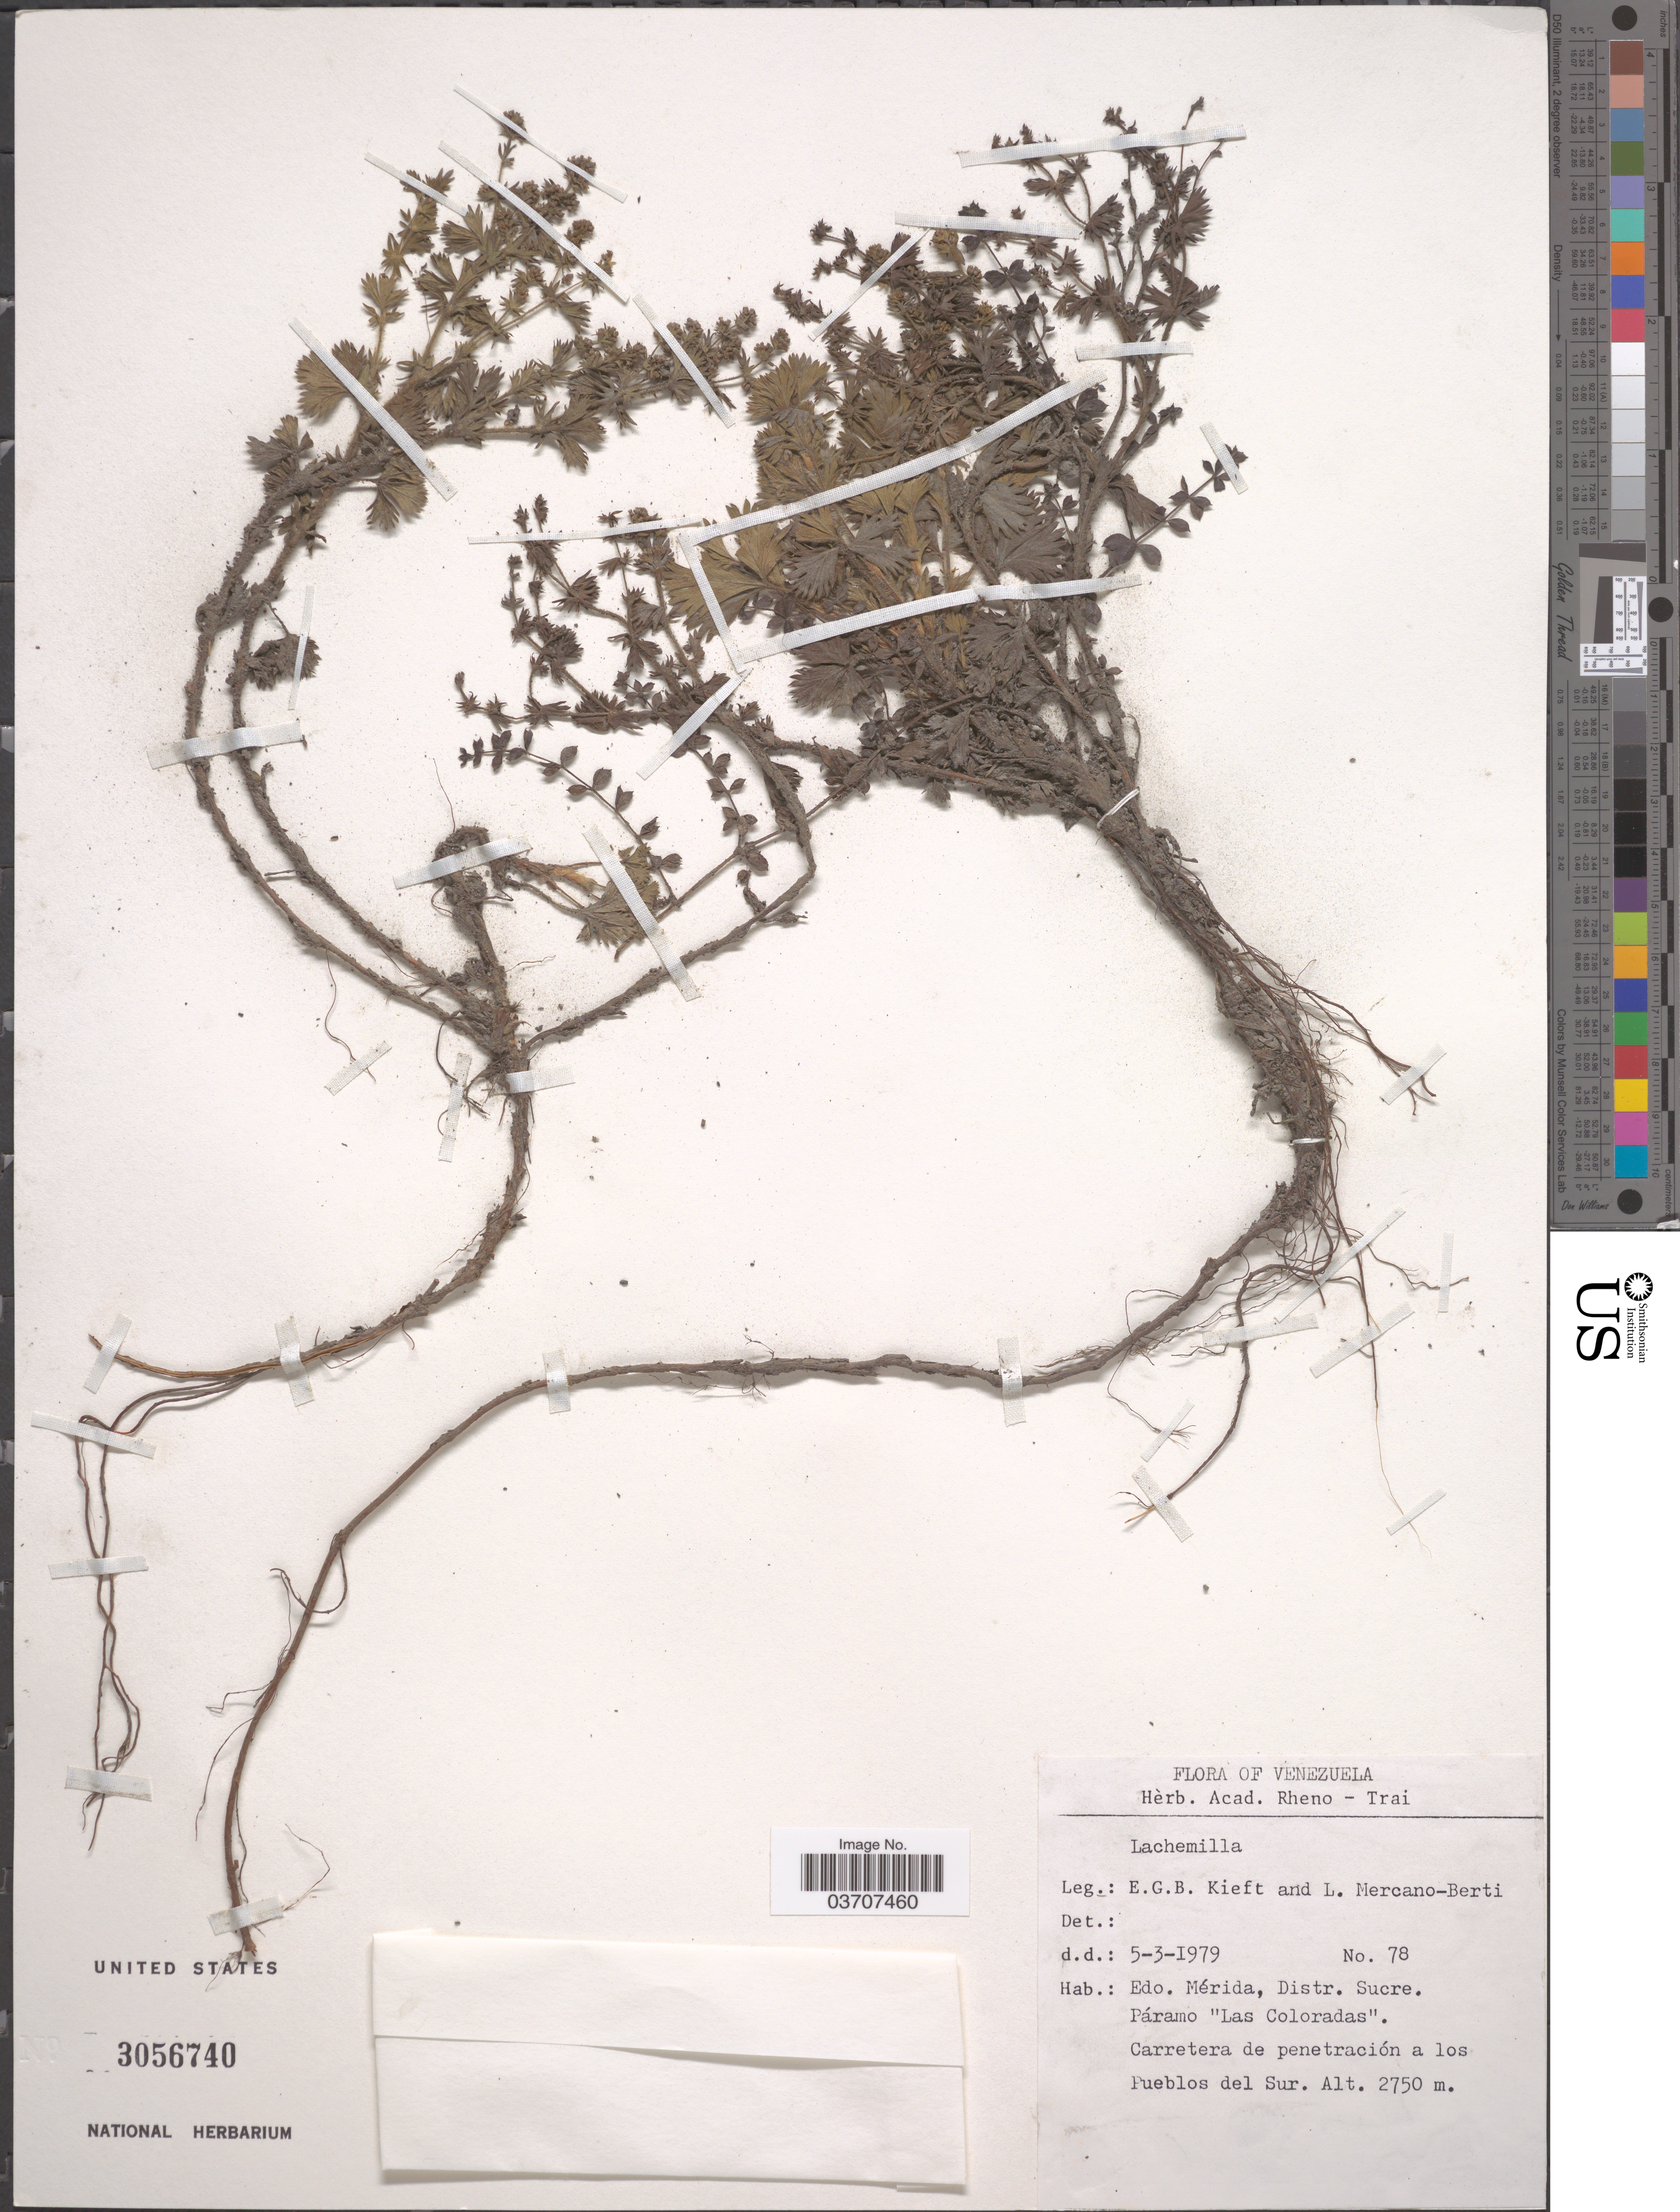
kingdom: Plantae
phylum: Tracheophyta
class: Magnoliopsida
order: Rosales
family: Rosaceae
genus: Alchemilla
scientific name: Alchemilla fulvescens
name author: (L.M. Perry) Rothm.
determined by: Dorr, L. J., (BOT), Smithsonian Institution - National Museum of Natural History (UNITED STATES)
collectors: E. Kieft & L. Marcano-Berti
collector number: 78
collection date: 1979-03-05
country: Venezuela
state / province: Merida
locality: Distr. Sucre. Páramo "Las Coloradas". Carretera de penetración a los Pueblos del Sur.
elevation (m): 2750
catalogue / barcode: US 3056740